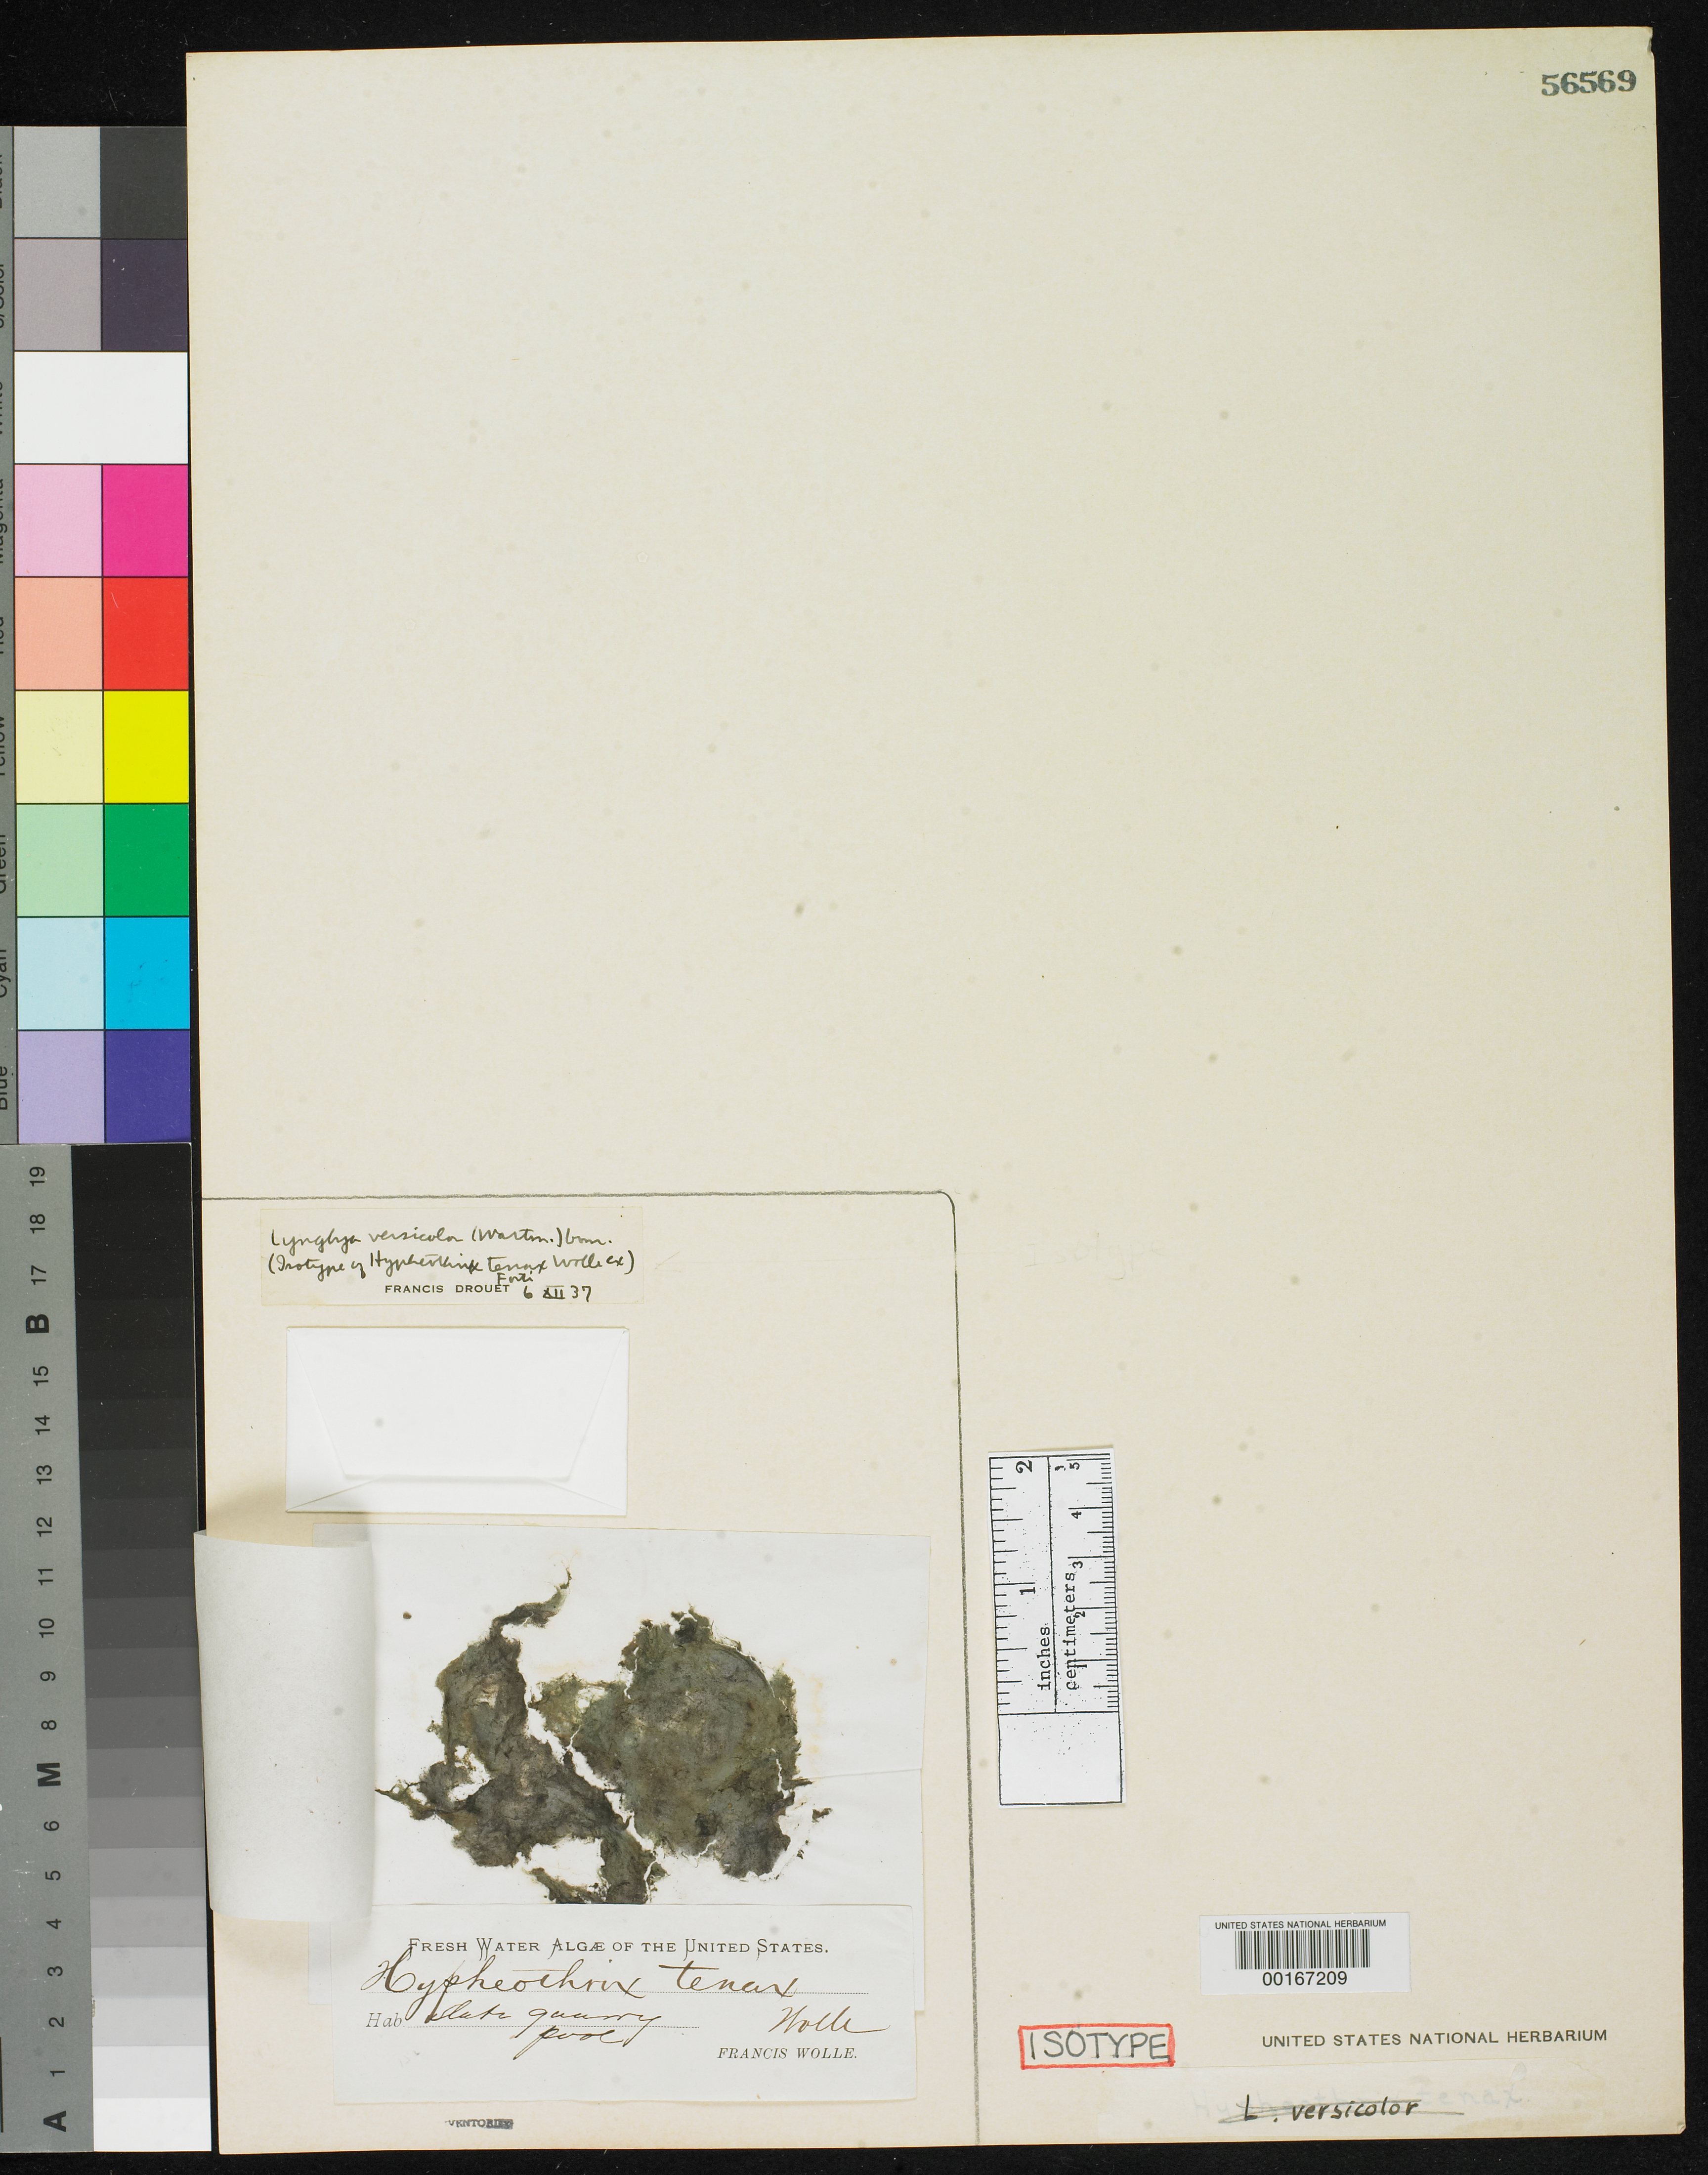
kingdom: Bacteria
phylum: Cyanobacteria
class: Cyanobacteriia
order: Cyanobacteriales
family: Oscillatoriaceae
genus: Hypheothrix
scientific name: Hypheothrix tenax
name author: Wolle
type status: Isotype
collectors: F. Wolle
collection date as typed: Aug 1878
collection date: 1878-08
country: United States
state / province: Pennsylvania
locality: State quarries.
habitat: In pool.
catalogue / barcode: US 56569